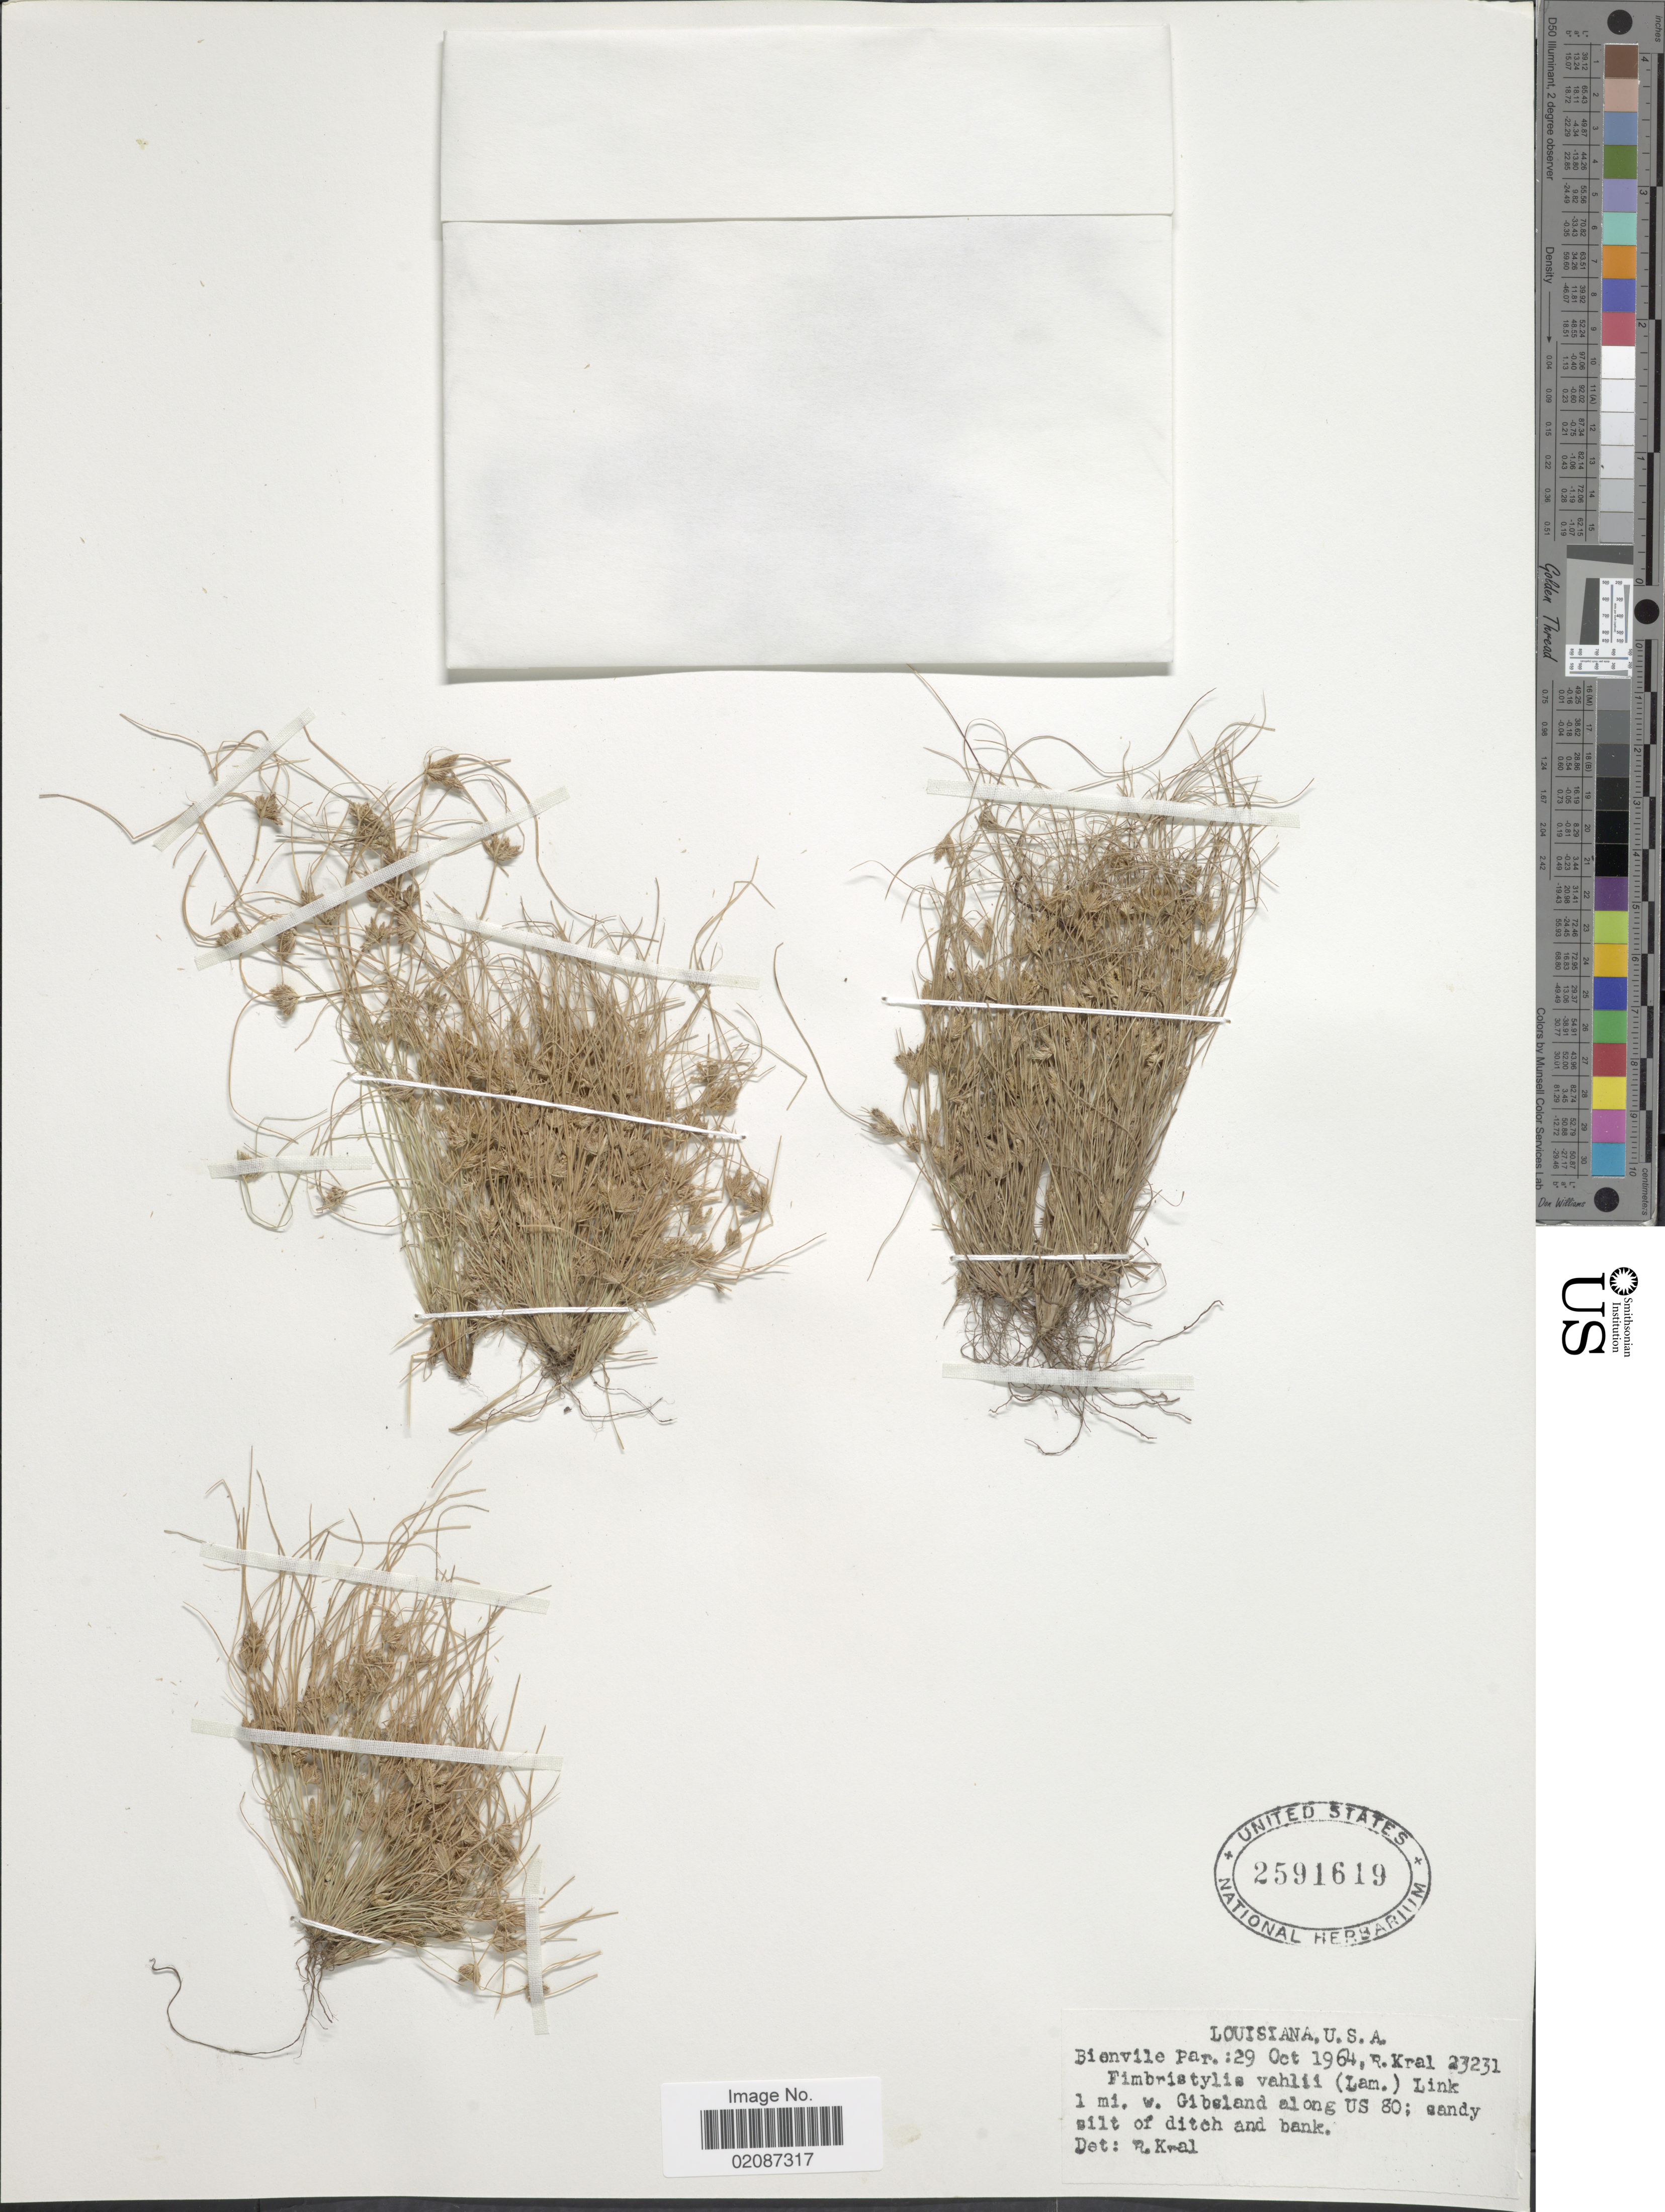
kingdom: Plantae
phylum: Tracheophyta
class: Liliopsida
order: Poales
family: Cyperaceae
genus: Fimbristylis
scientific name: Fimbristylis vahlii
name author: (Lam.) Link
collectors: R. Kral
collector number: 23231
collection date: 1964-10-29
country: United States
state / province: Louisiana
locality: Bienvile Par.: 1 mi. w. Gibsland along US 80; sandy silt of ditch and bank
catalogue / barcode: US 2591619